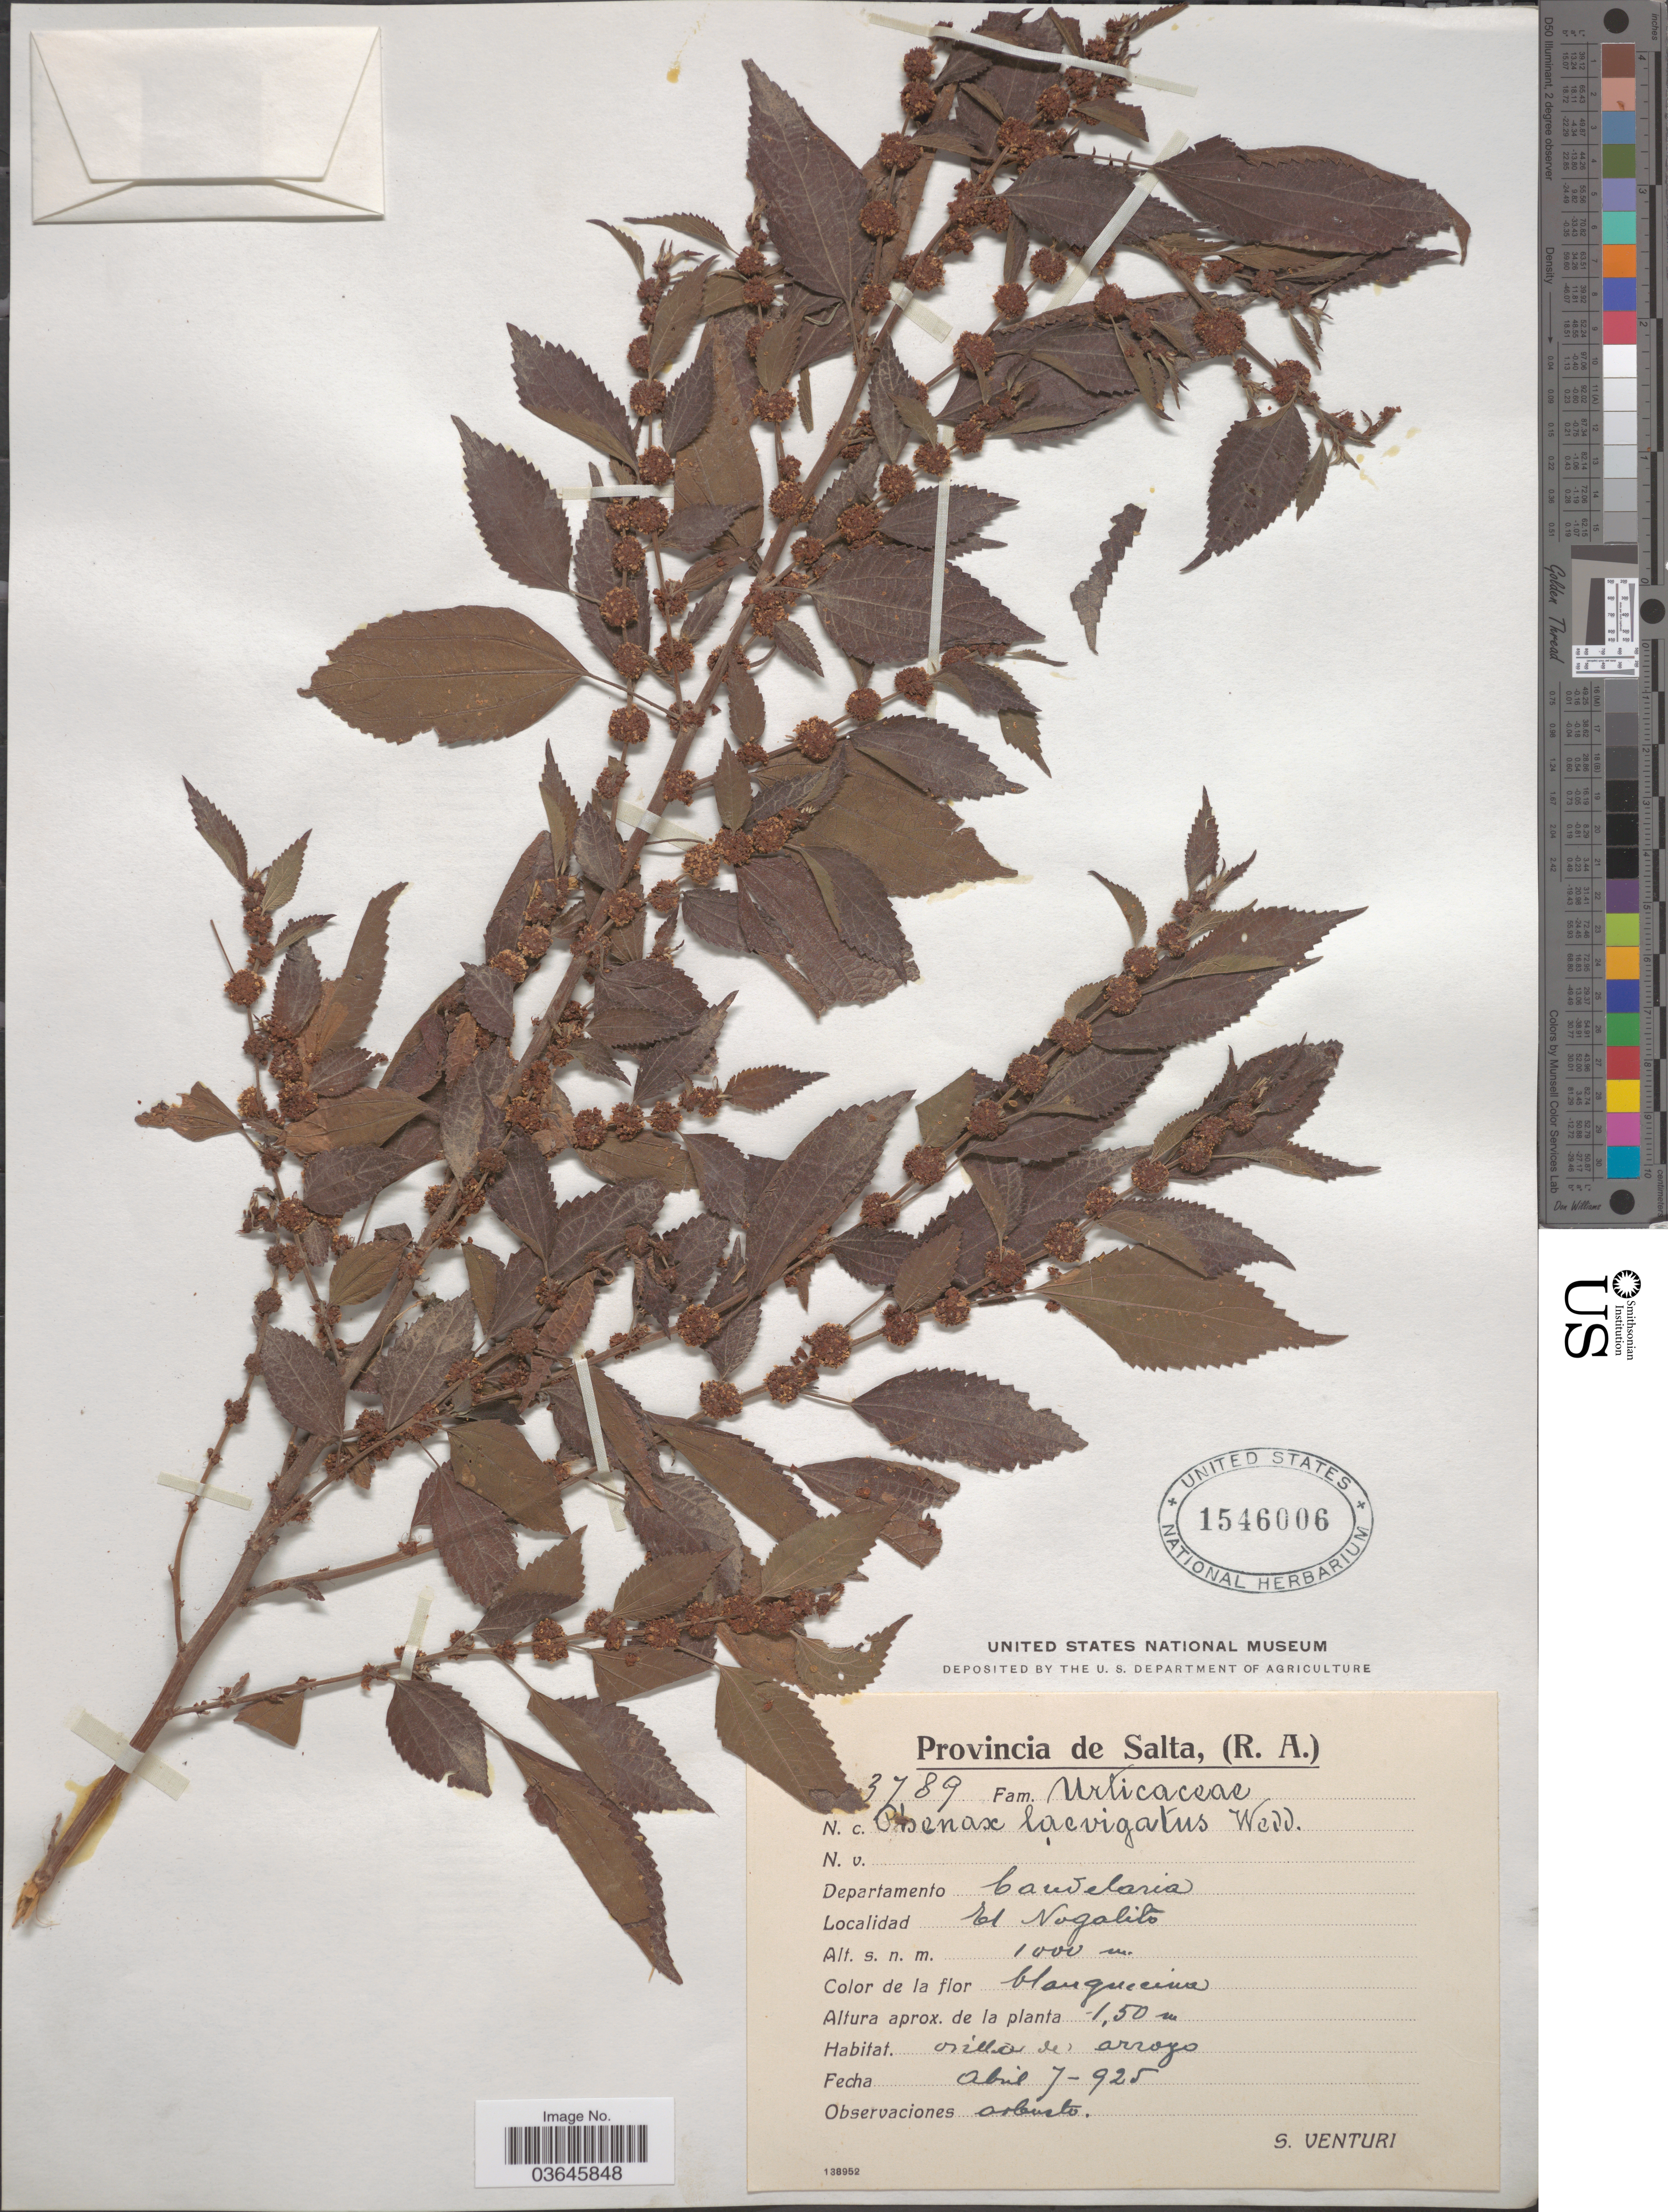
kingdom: Plantae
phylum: Tracheophyta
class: Magnoliopsida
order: Rosales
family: Urticaceae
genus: Phenax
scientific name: Phenax laevigatus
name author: Wedd.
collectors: S. Venturi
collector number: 3789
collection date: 1925-04-07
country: Argentina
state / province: Salta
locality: Departamento Candelaria. El Nogalito.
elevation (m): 1000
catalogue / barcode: US 1546006